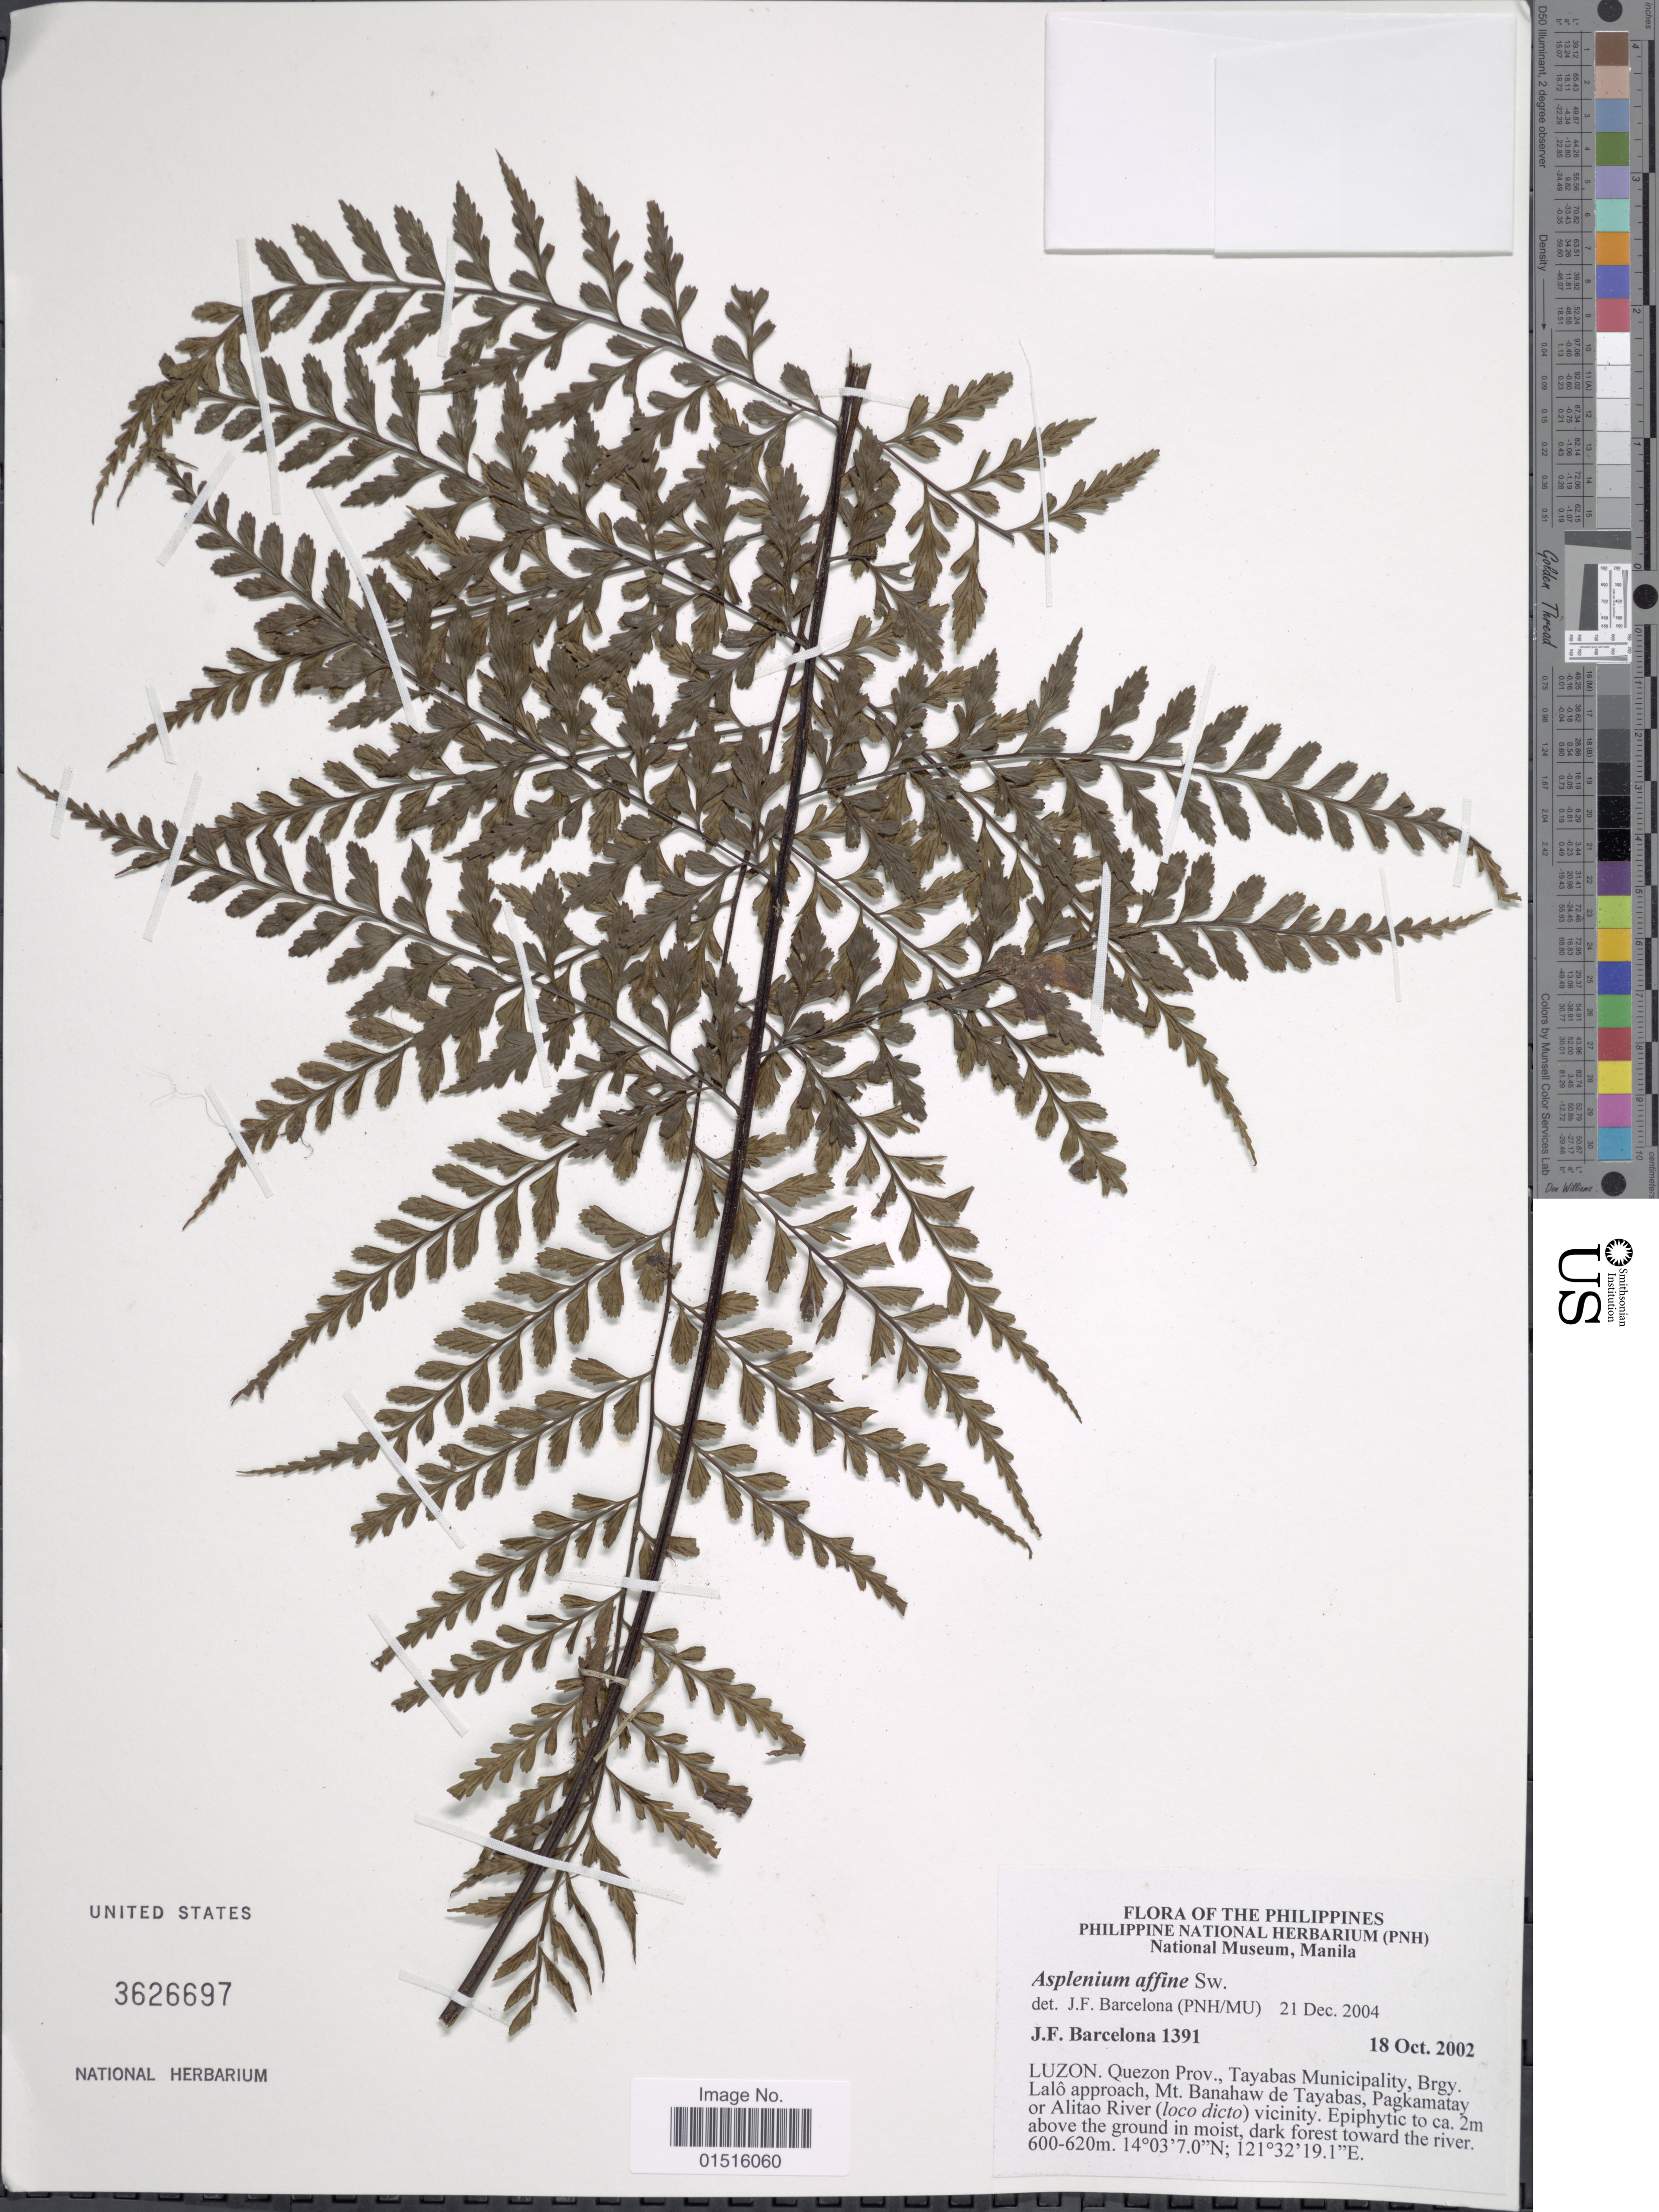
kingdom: Plantae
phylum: Tracheophyta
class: Polypodiopsida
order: Polypodiales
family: Aspleniaceae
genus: Asplenium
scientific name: Asplenium affine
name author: Sw.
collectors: J. F. Barcelona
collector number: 1391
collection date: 2002-10-18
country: Philippines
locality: Luzon, Quezon Prov., tayabas Municipaily, Brgy. Lalo approach, Mt. Banahaw de Tayabas, Pagkamatay or Alitao River (loco dicto) vicinity.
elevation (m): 600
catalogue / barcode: US 3626697